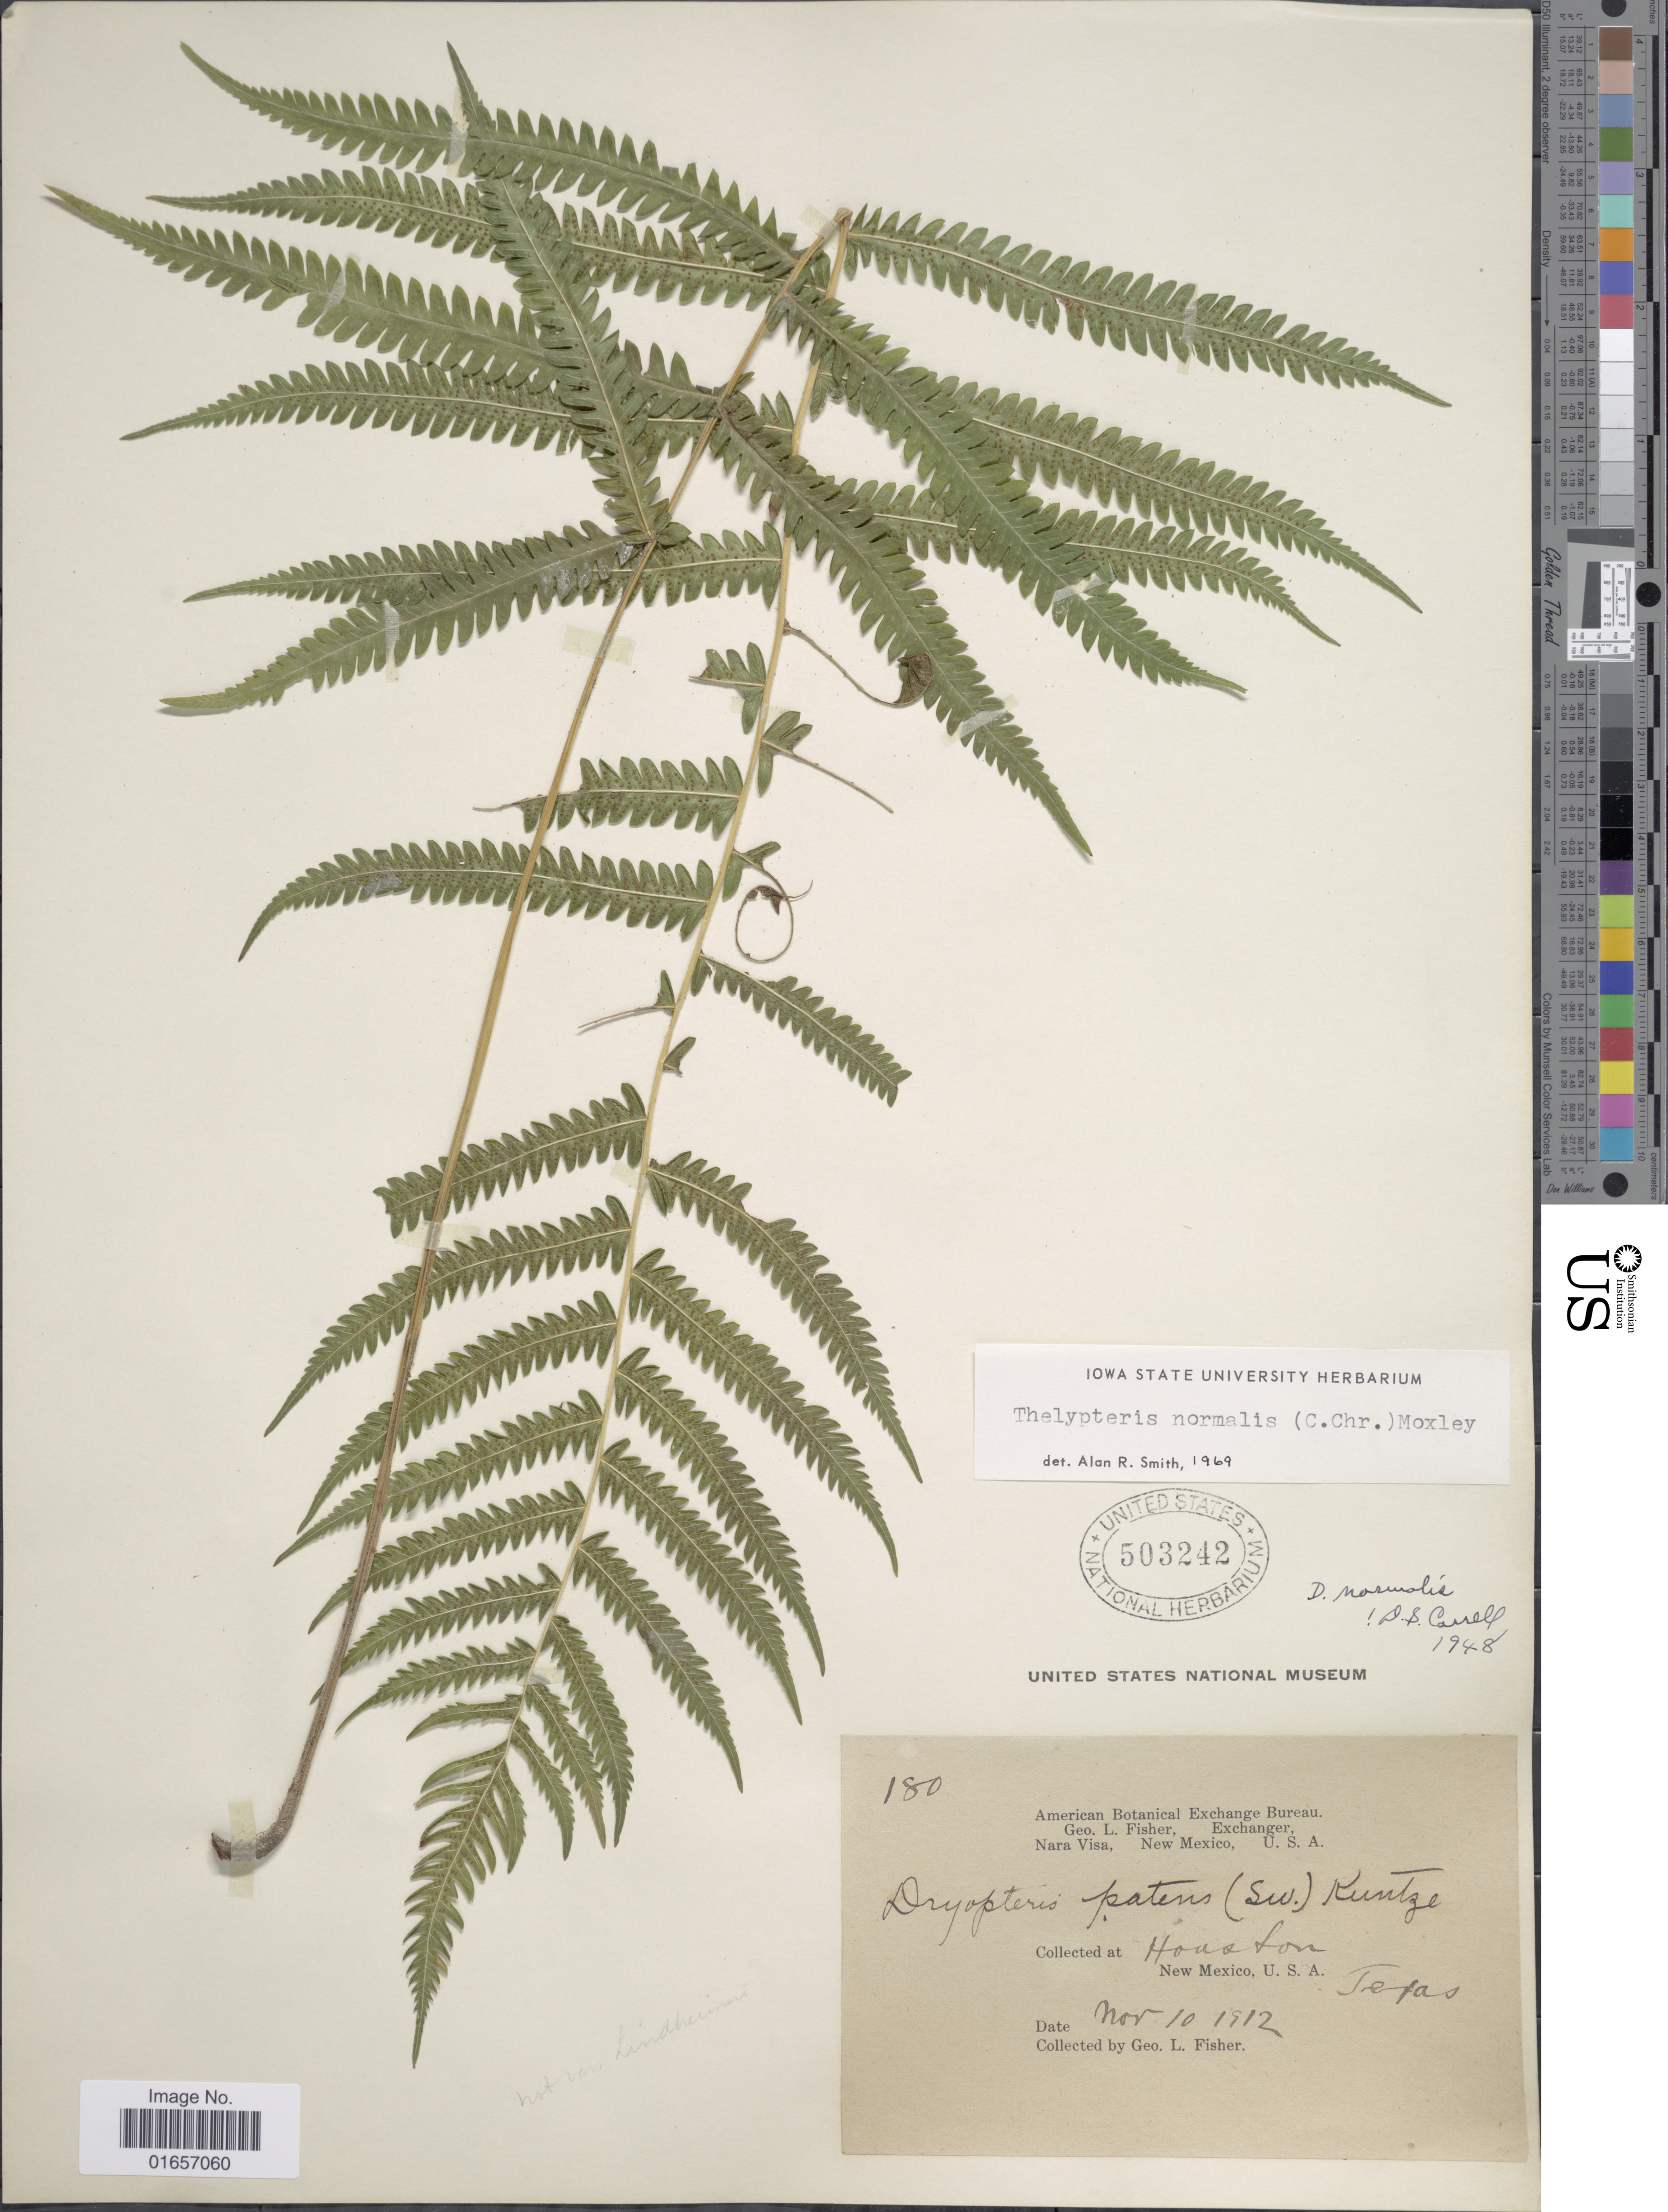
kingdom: Plantae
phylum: Tracheophyta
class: Polypodiopsida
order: Polypodiales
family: Thelypteridaceae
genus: Christella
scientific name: Christella kunthii comb. ined.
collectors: G. L. Fisher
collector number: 180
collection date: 1912-11-10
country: United States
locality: Houston, New Mexico, U. S. A., Texas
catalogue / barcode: US 503242